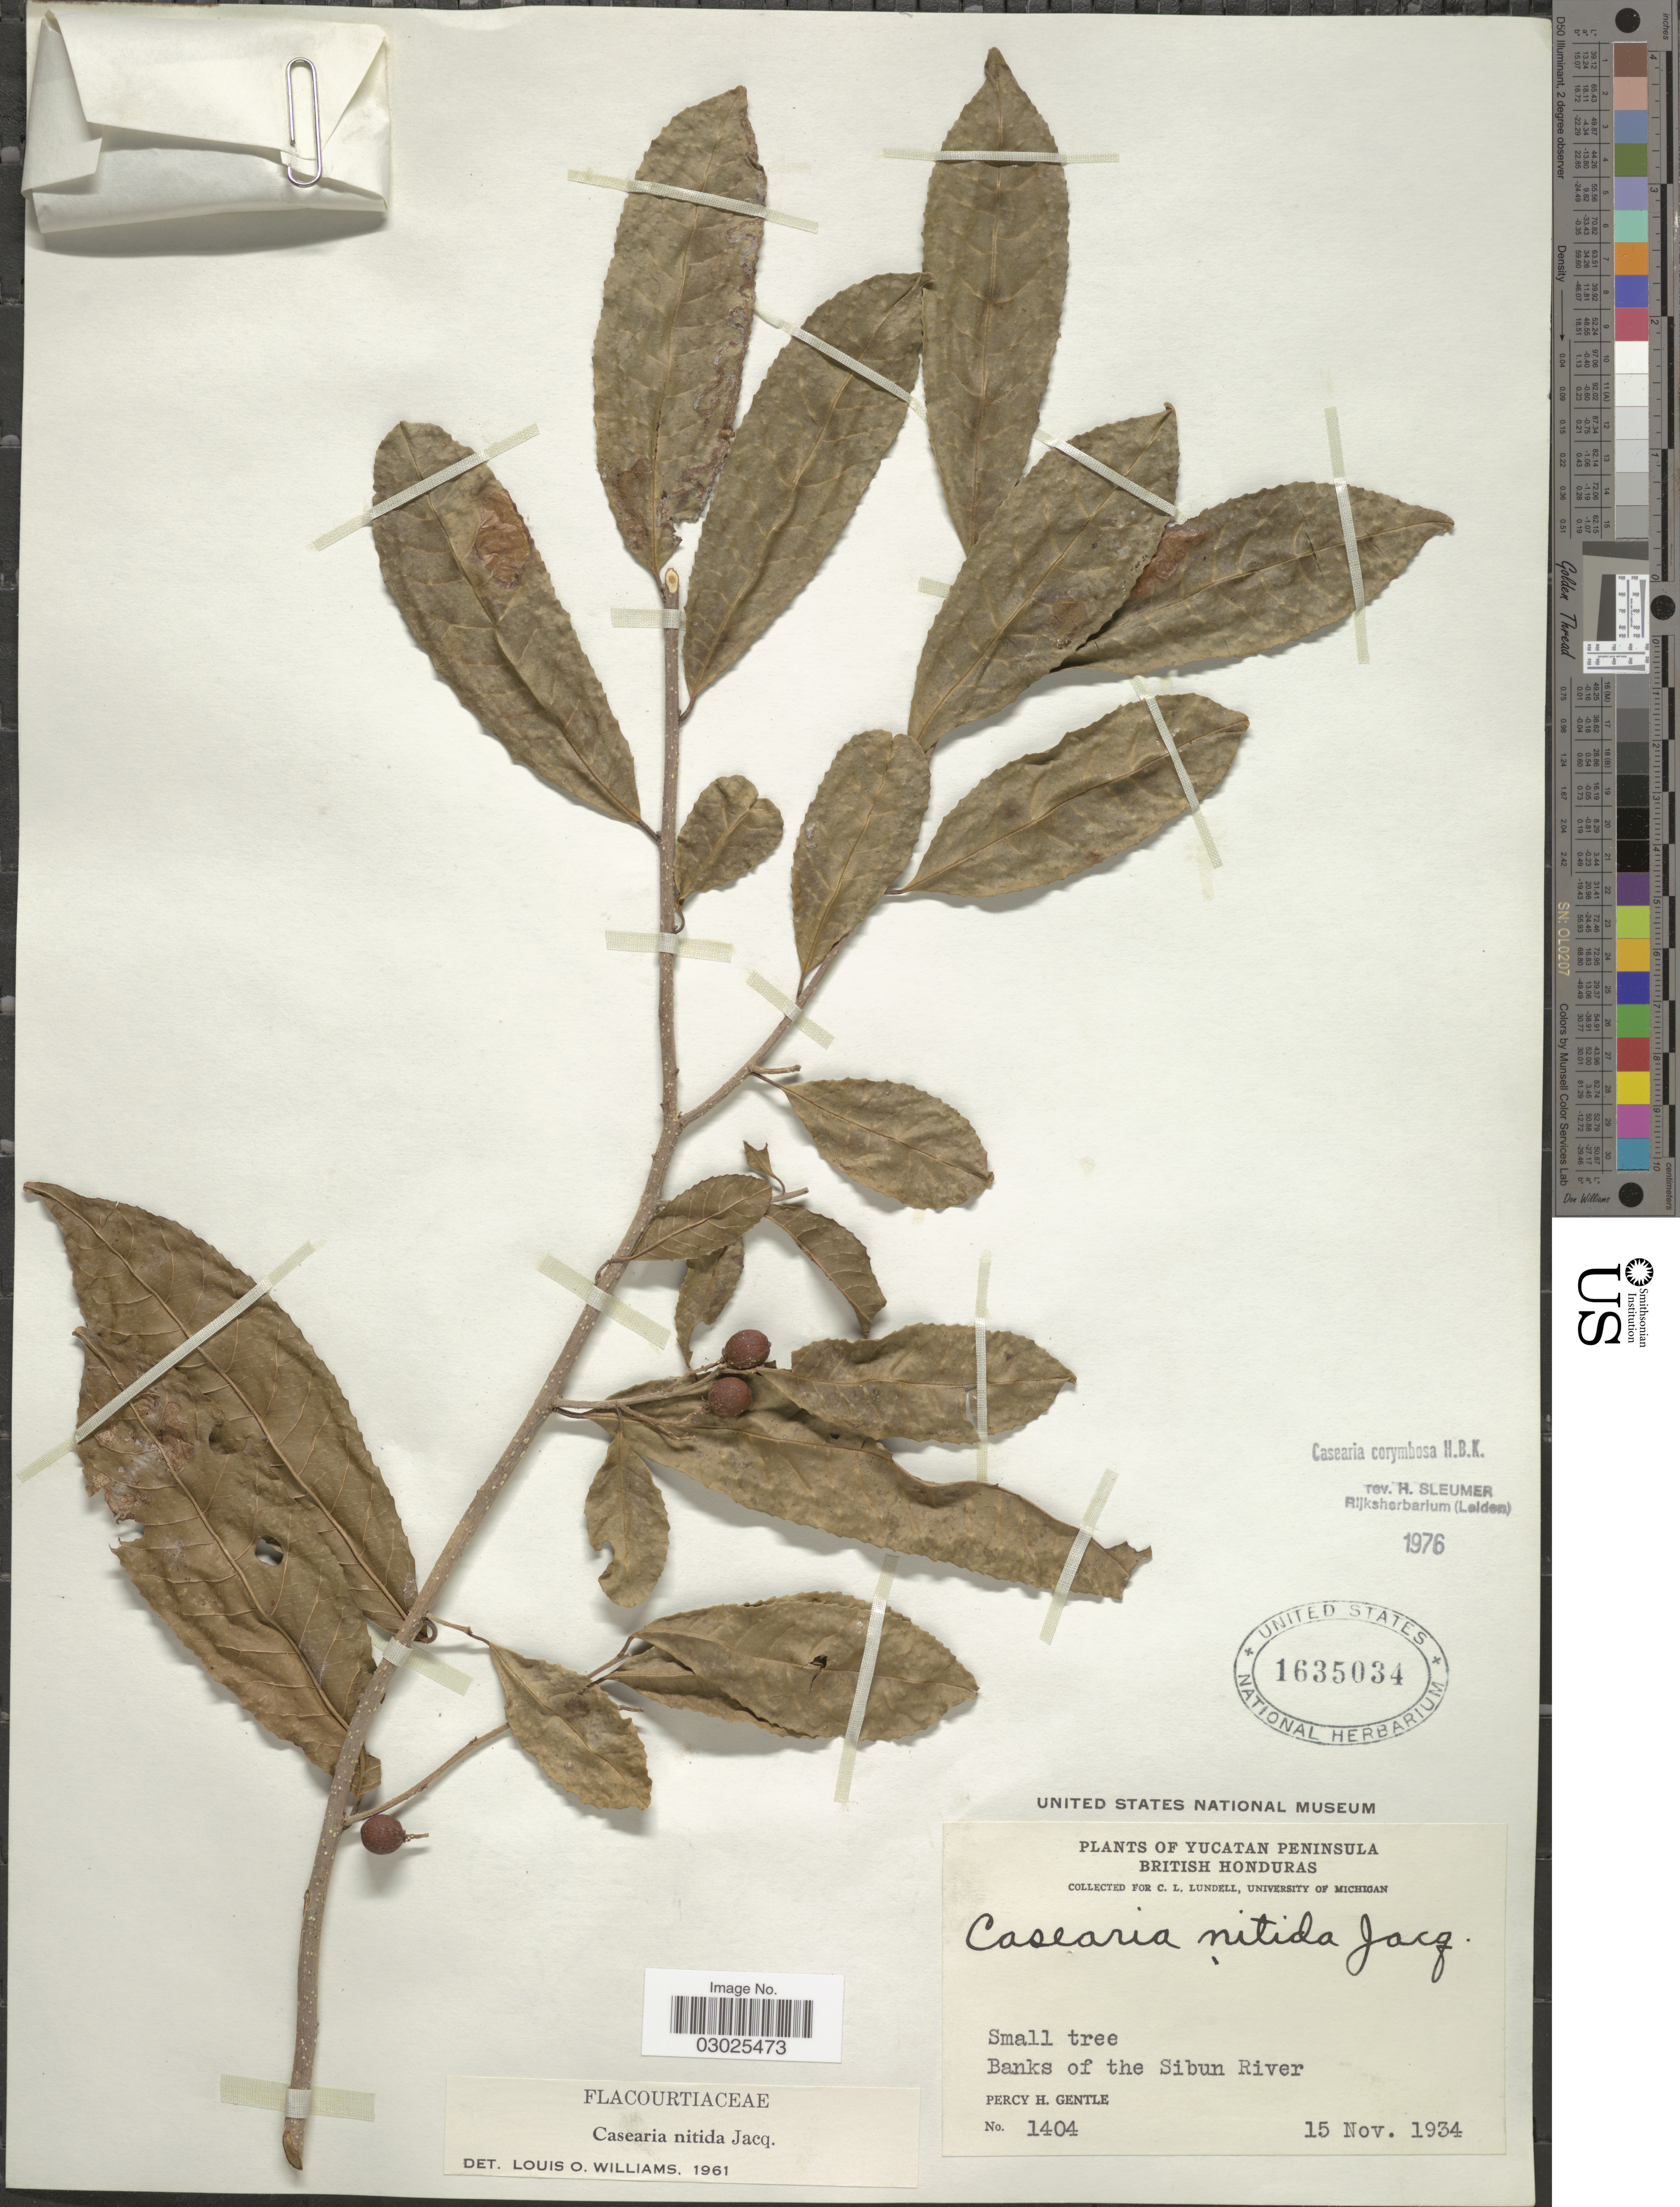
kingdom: Plantae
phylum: Tracheophyta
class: Magnoliopsida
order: Malpighiales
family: Salicaceae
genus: Casearia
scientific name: Casearia corymbosa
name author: Kunth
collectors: P. H. Gentle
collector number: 1404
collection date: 1934-11-15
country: Belize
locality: Yucatan Peninsula British Honduras. Banks of the Sibun River.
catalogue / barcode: US 1635034